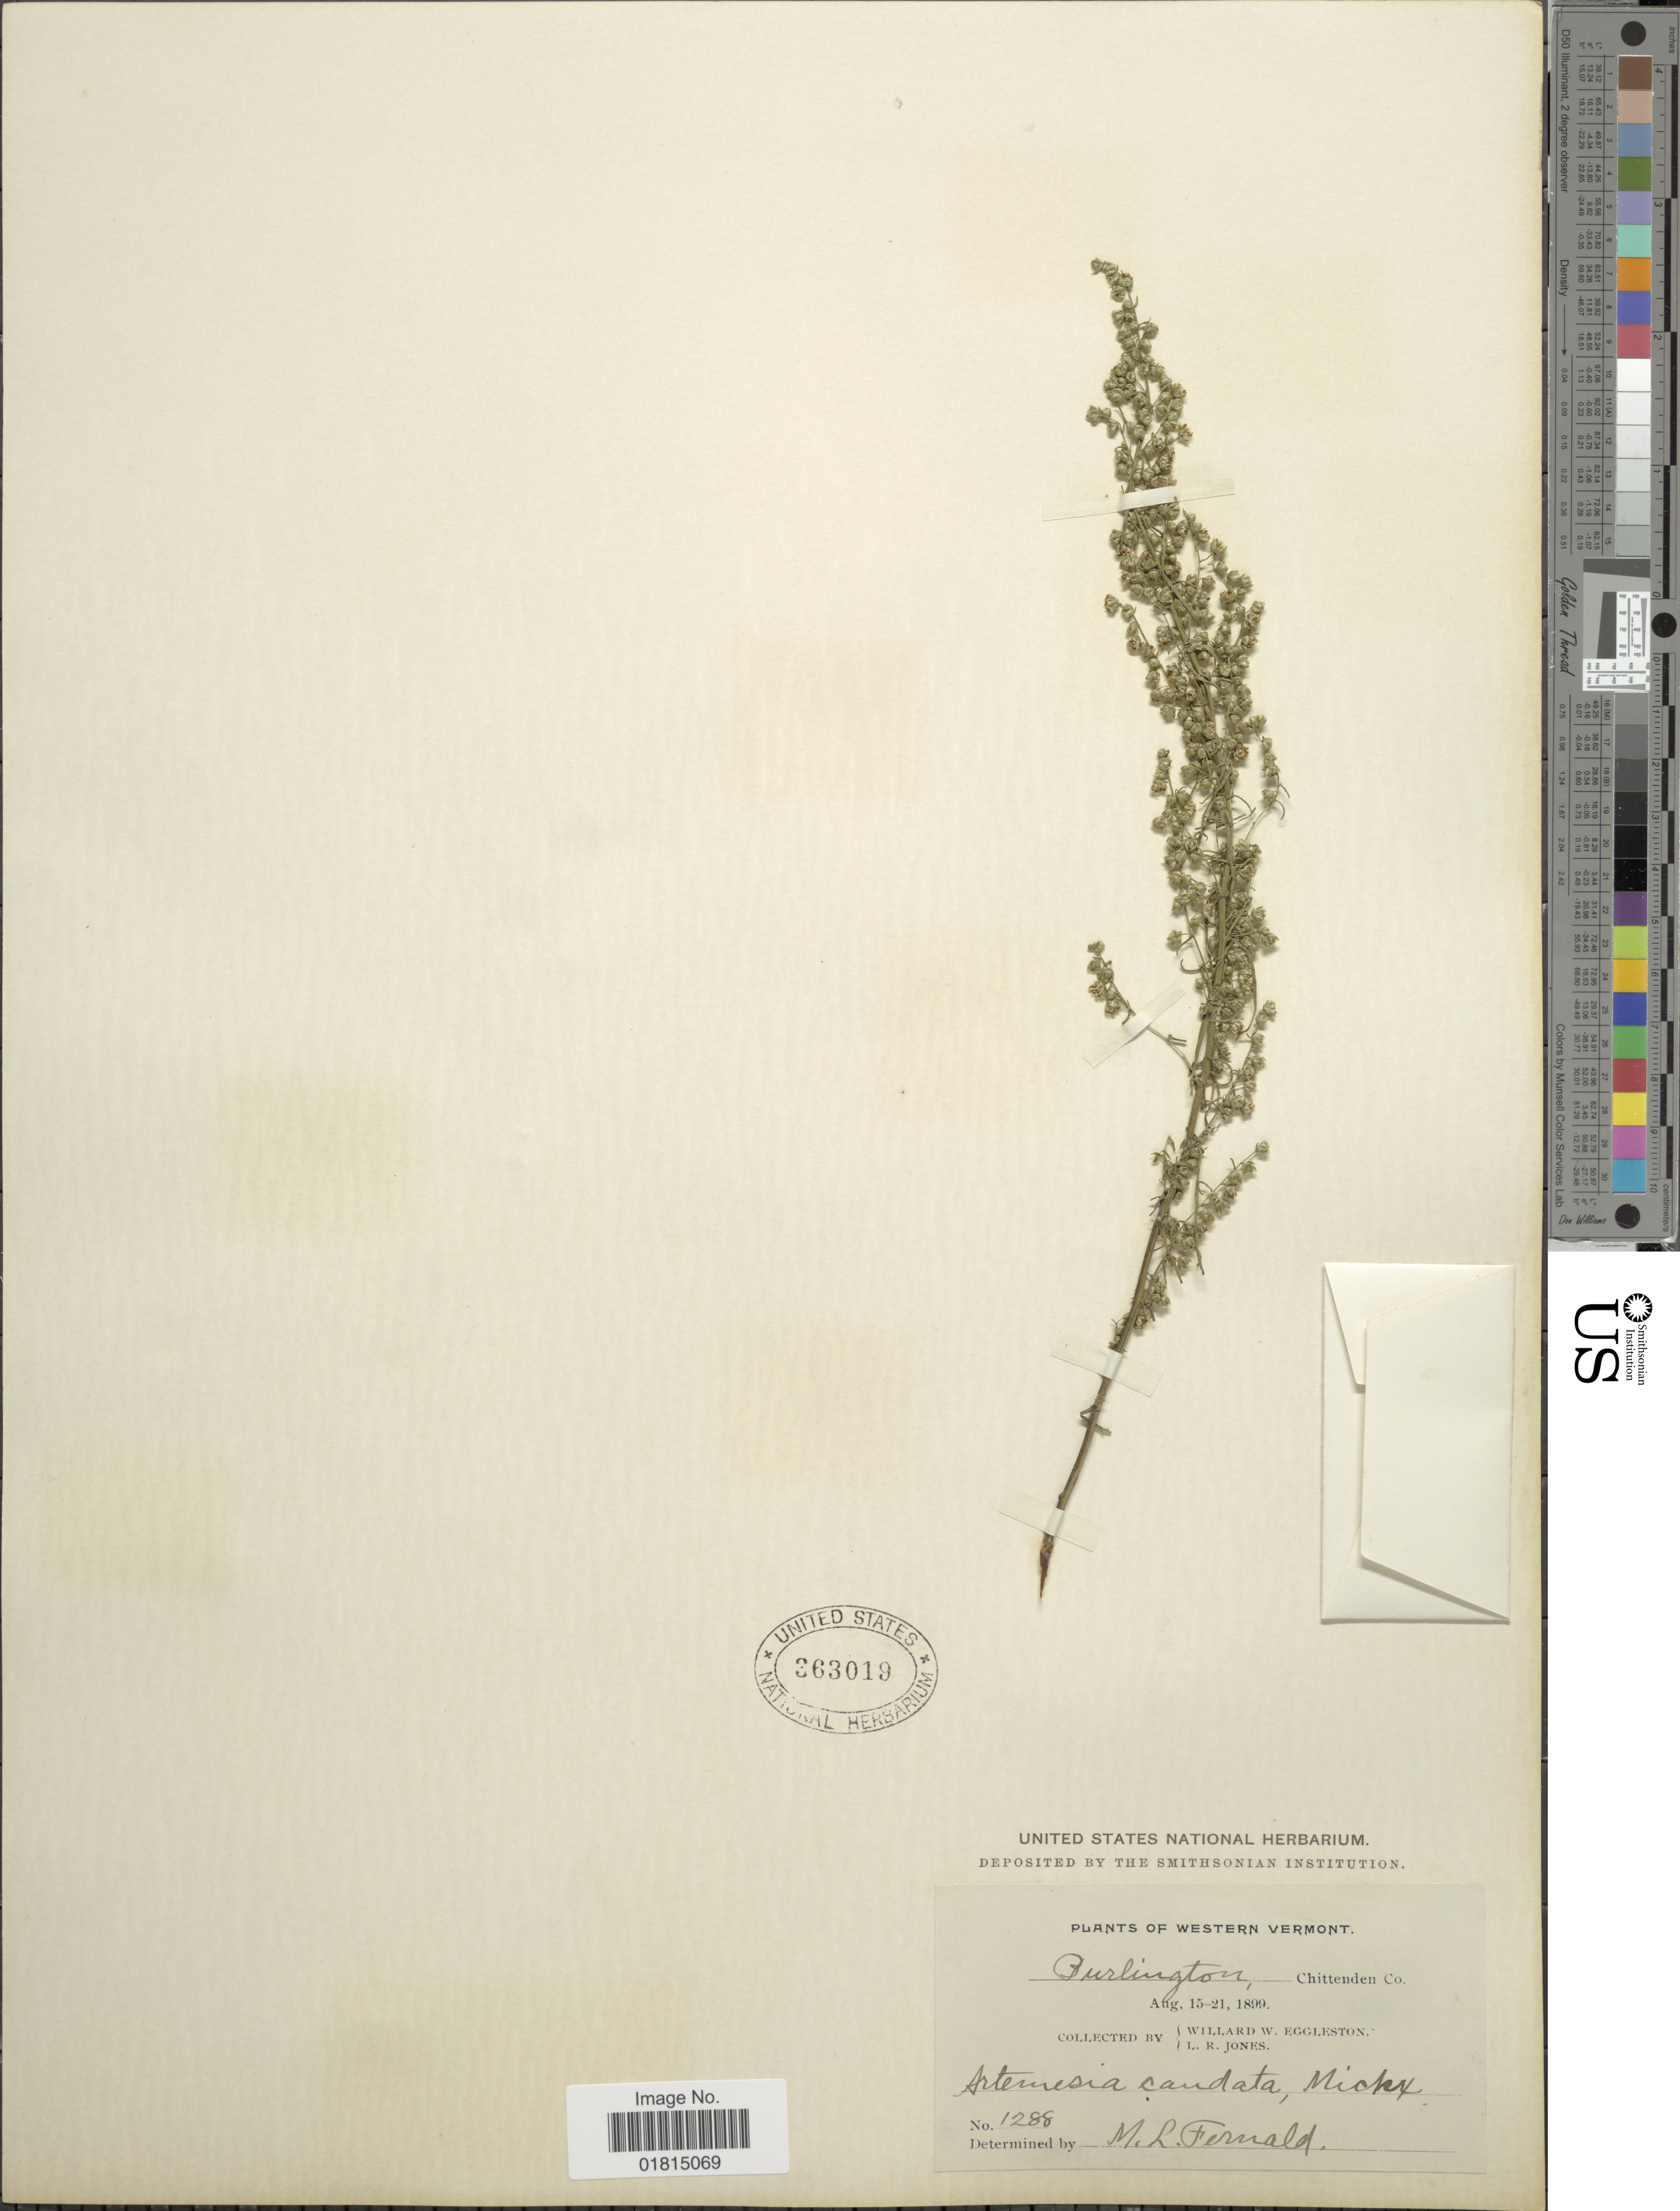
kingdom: Plantae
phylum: Tracheophyta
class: Magnoliopsida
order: Asterales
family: Asteraceae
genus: Artemisia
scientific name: Artemisia caudata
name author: Michx.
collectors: W. W. Eggleston & L. R. Jones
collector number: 1288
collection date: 1899-08-15/1899-08-21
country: United States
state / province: Vermont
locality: Western Vermont. Burlington, Chittenden Co.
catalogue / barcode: US 363019